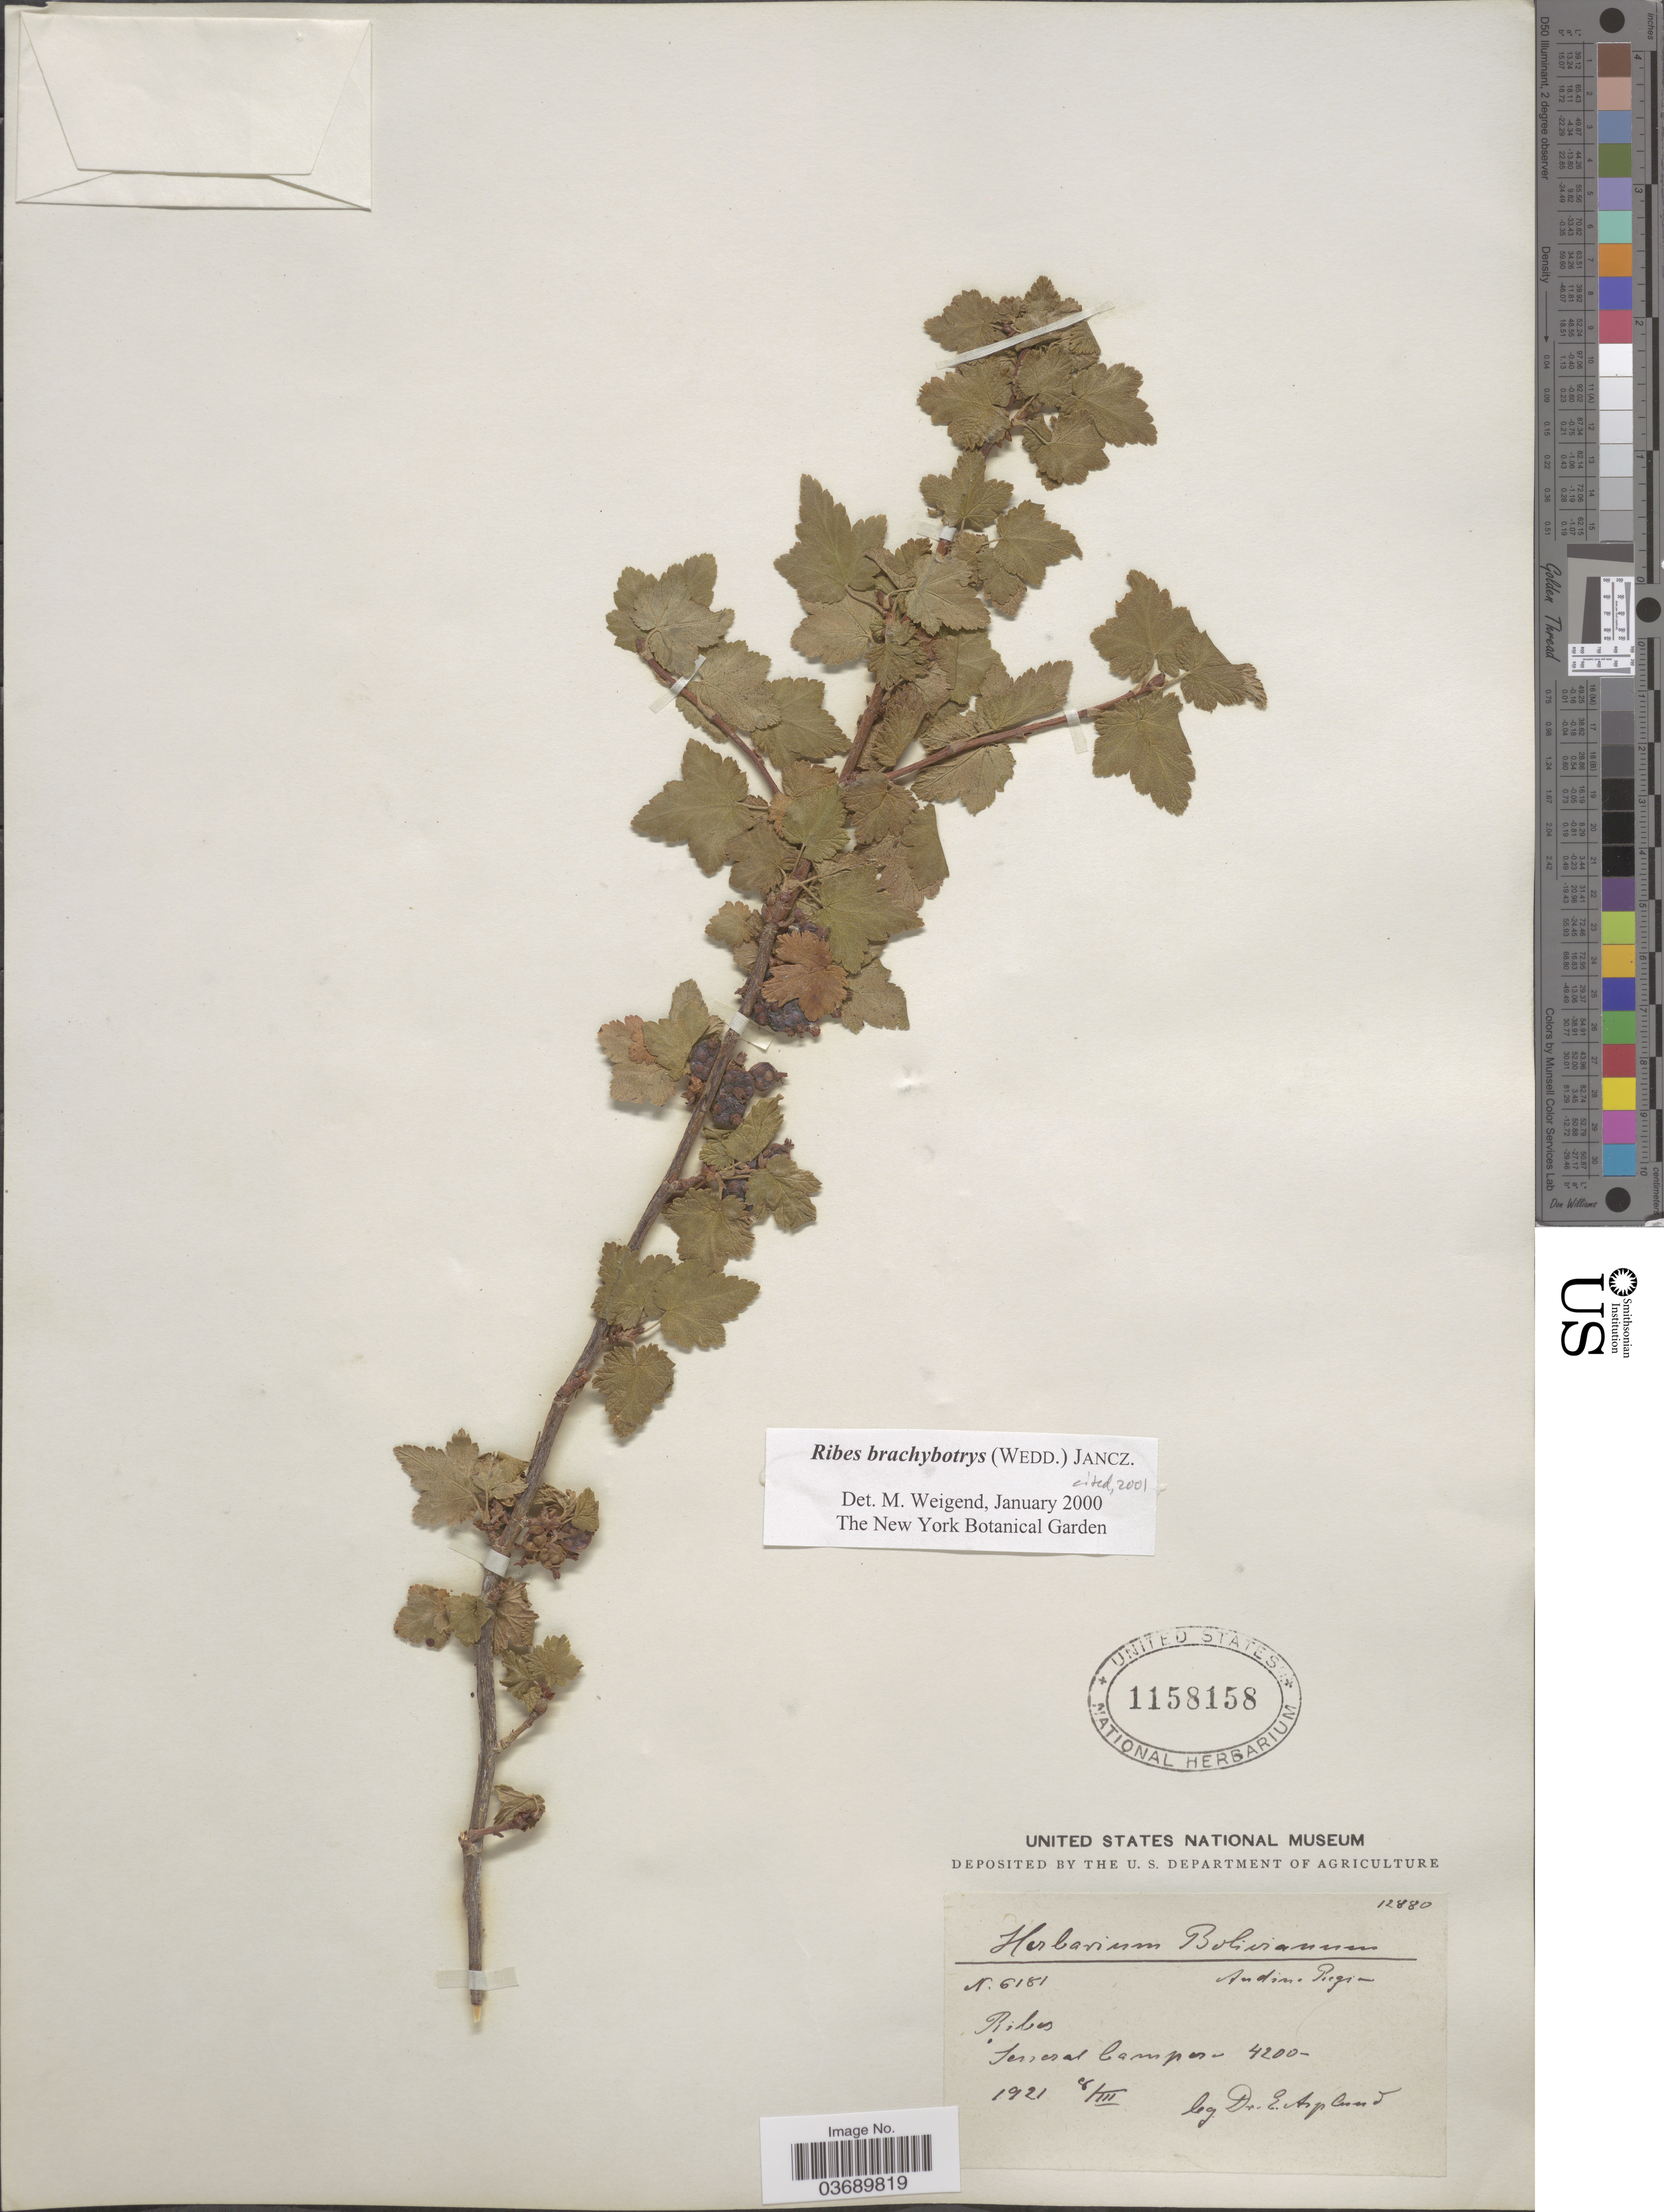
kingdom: Plantae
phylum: Tracheophyta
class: Magnoliopsida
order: Saxifragales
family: Grossulariaceae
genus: Ribes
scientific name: Ribes brachybotrys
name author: (Wedd.) Jancz.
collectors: E. Asplund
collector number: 6181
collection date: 1921-03-08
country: Bolivia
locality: Andine Region. General Campero.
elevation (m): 4200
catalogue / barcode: US 1158158